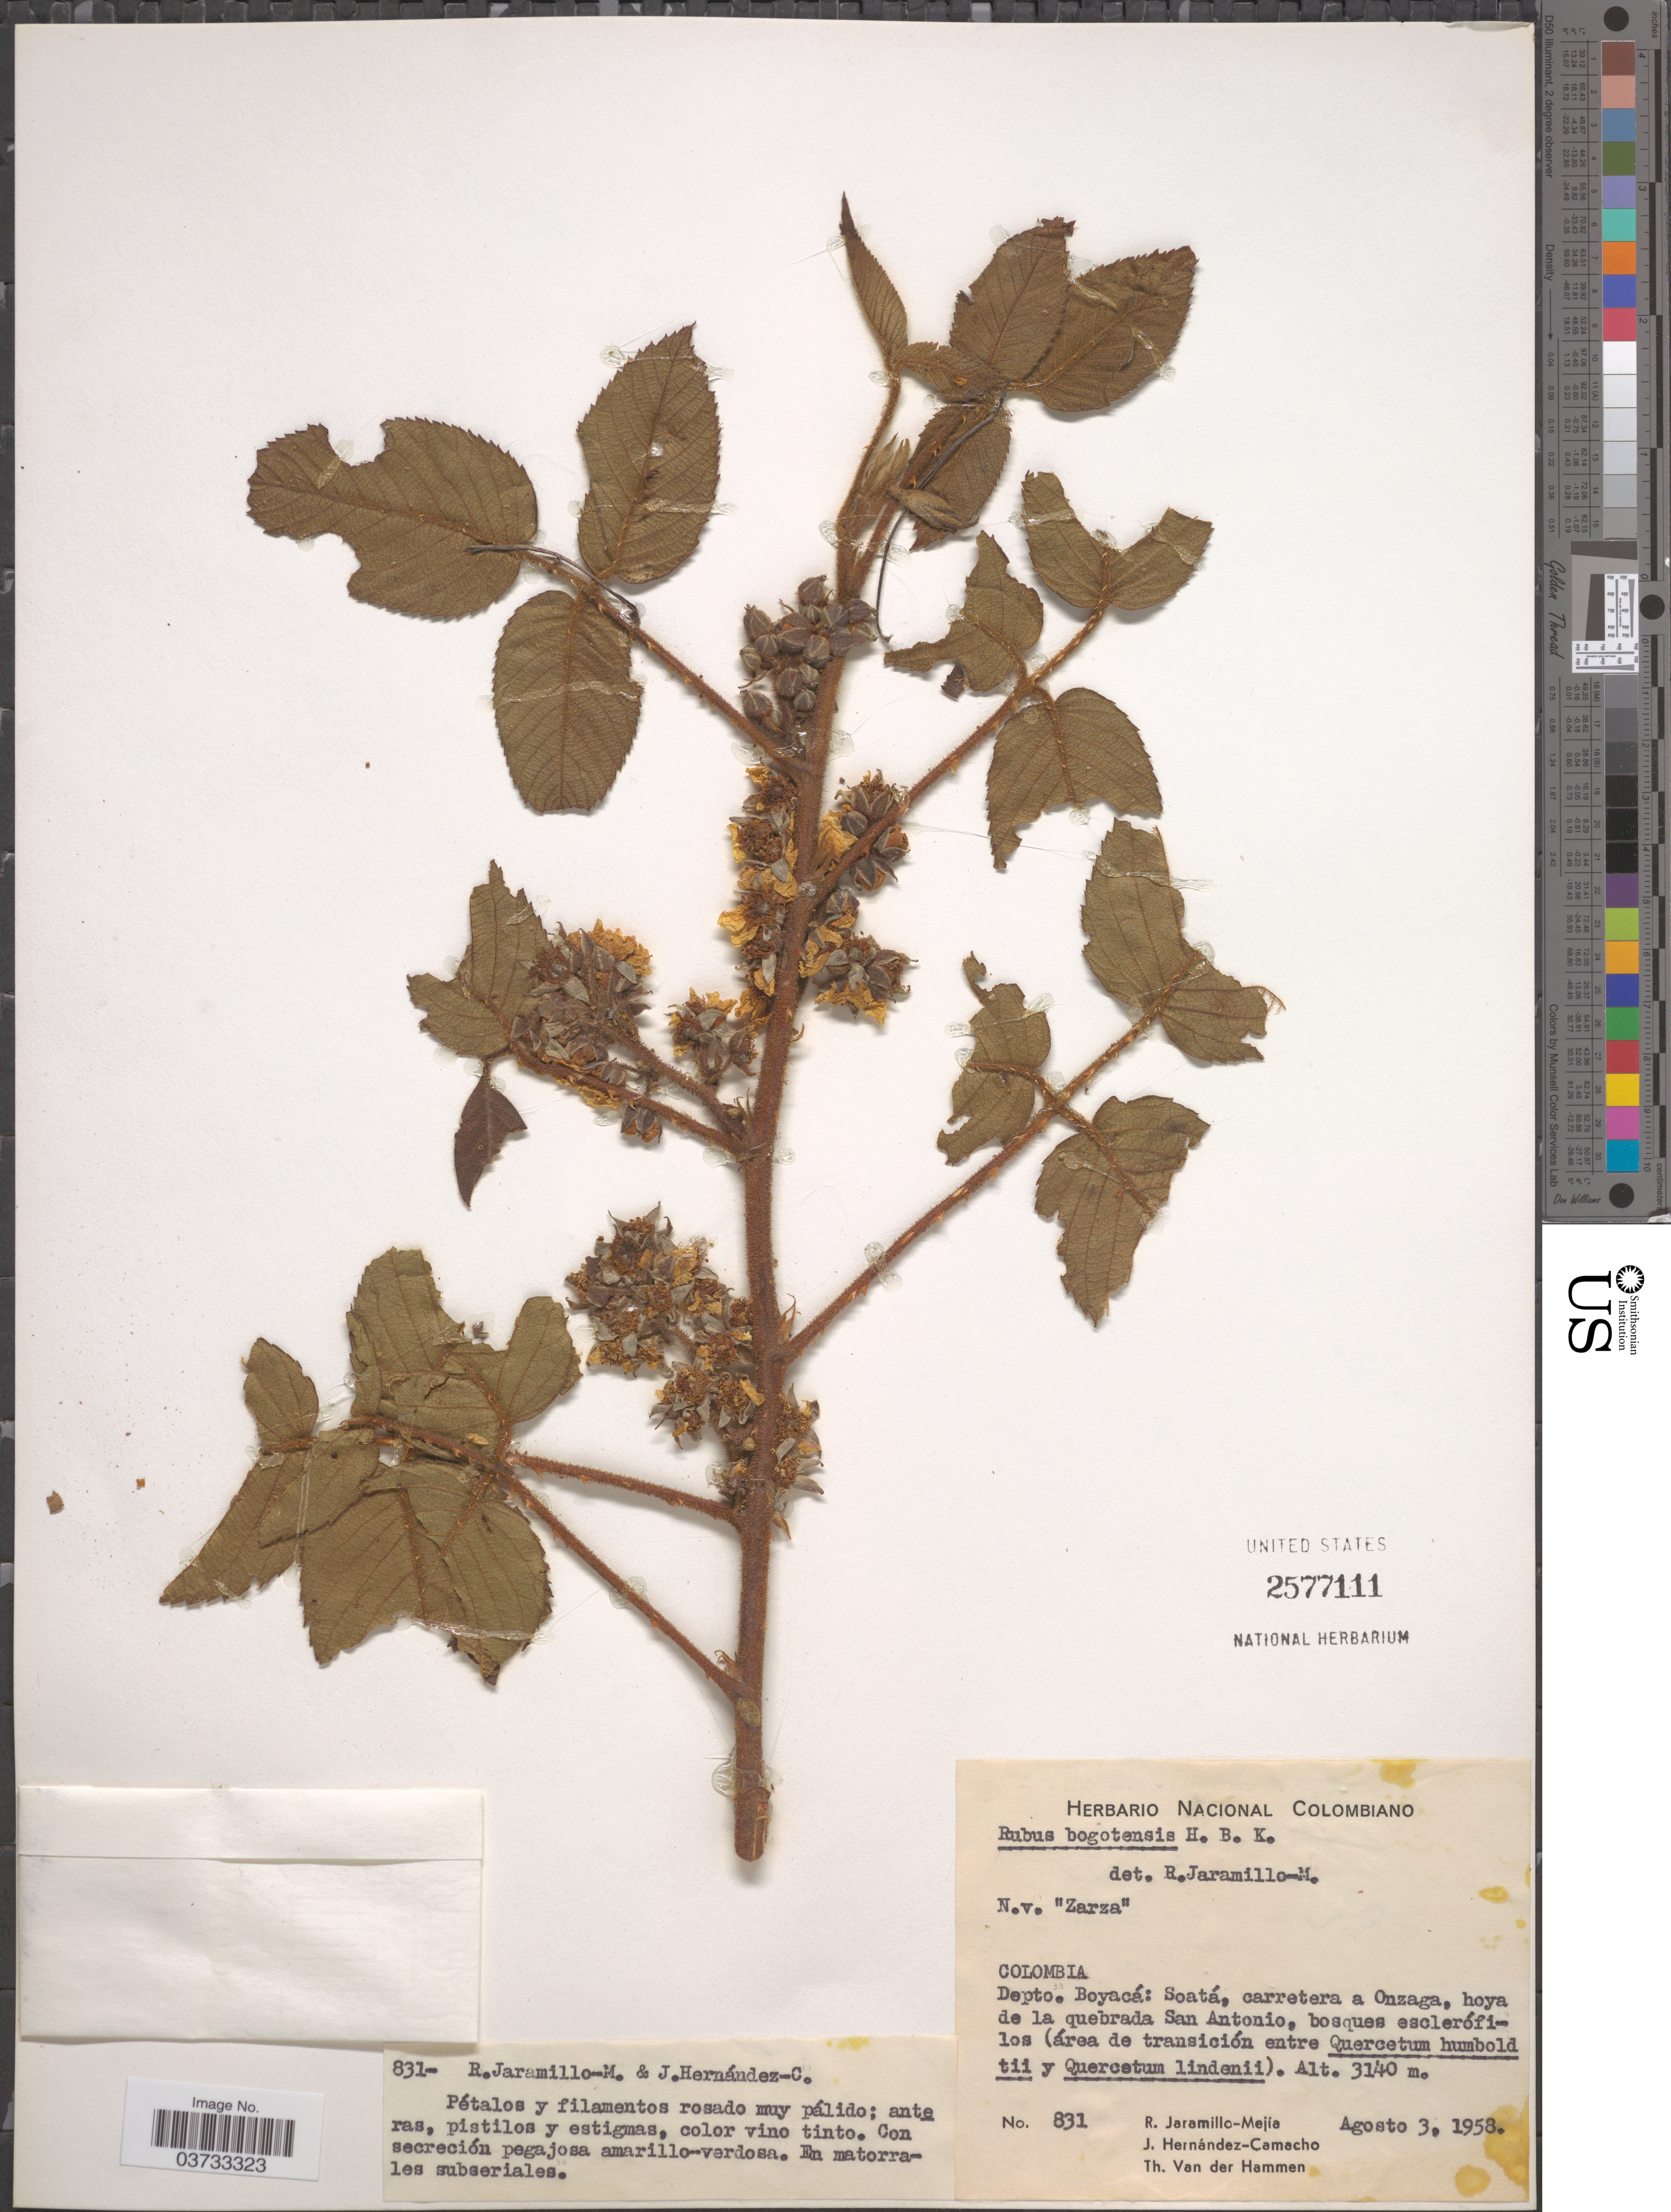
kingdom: Plantae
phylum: Tracheophyta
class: Magnoliopsida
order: Rosales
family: Rosaceae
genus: Rubus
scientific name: Rubus bogotensis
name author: Kunth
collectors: R. Jaramillo M., J. Hernández-Camacho & T. Van der Hammen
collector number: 831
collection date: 1958-08-03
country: Colombia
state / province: Boyacá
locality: Depto. Boyacá: Soatá, carretera a Onzaga, hoya de la quebrada San Antonio.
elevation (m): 3140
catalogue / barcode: US 2577111